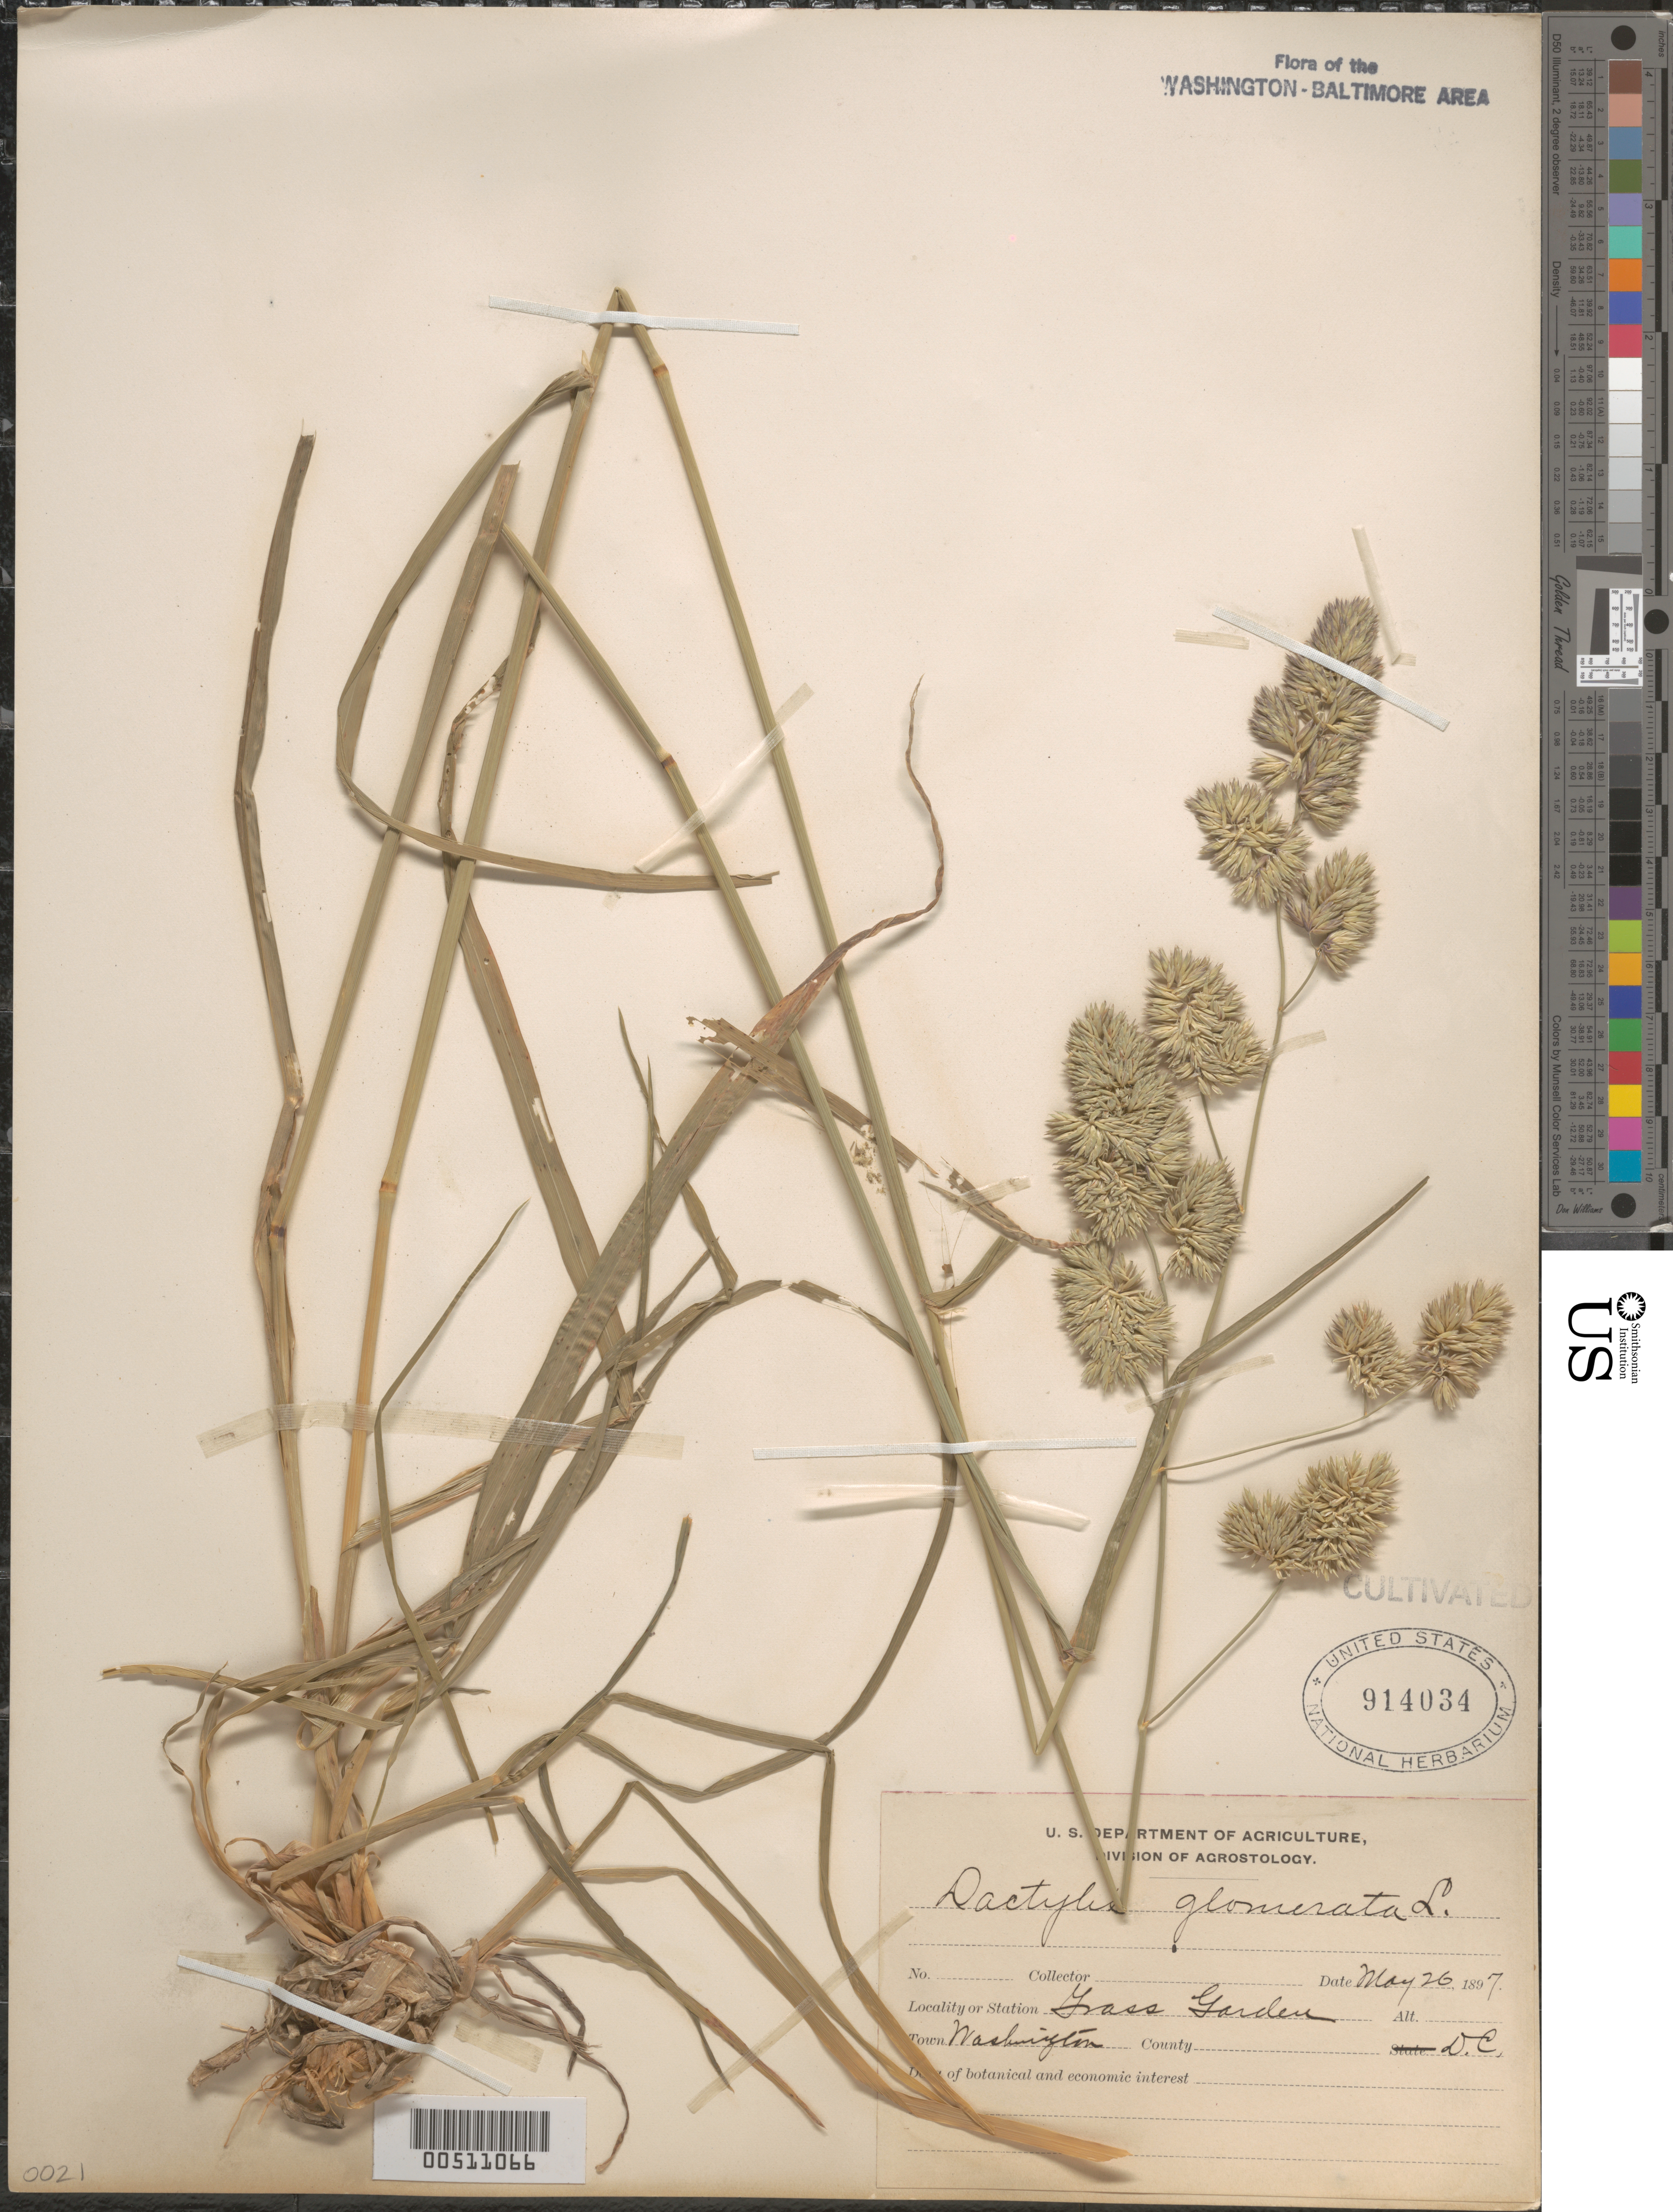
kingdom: Plantae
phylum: Tracheophyta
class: Liliopsida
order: Poales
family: Poaceae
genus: Dactylis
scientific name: Dactylis glomerata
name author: L.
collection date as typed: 26 May 1897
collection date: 1897-05-26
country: United States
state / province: District of Columbia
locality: Washington DC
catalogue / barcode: US 914034